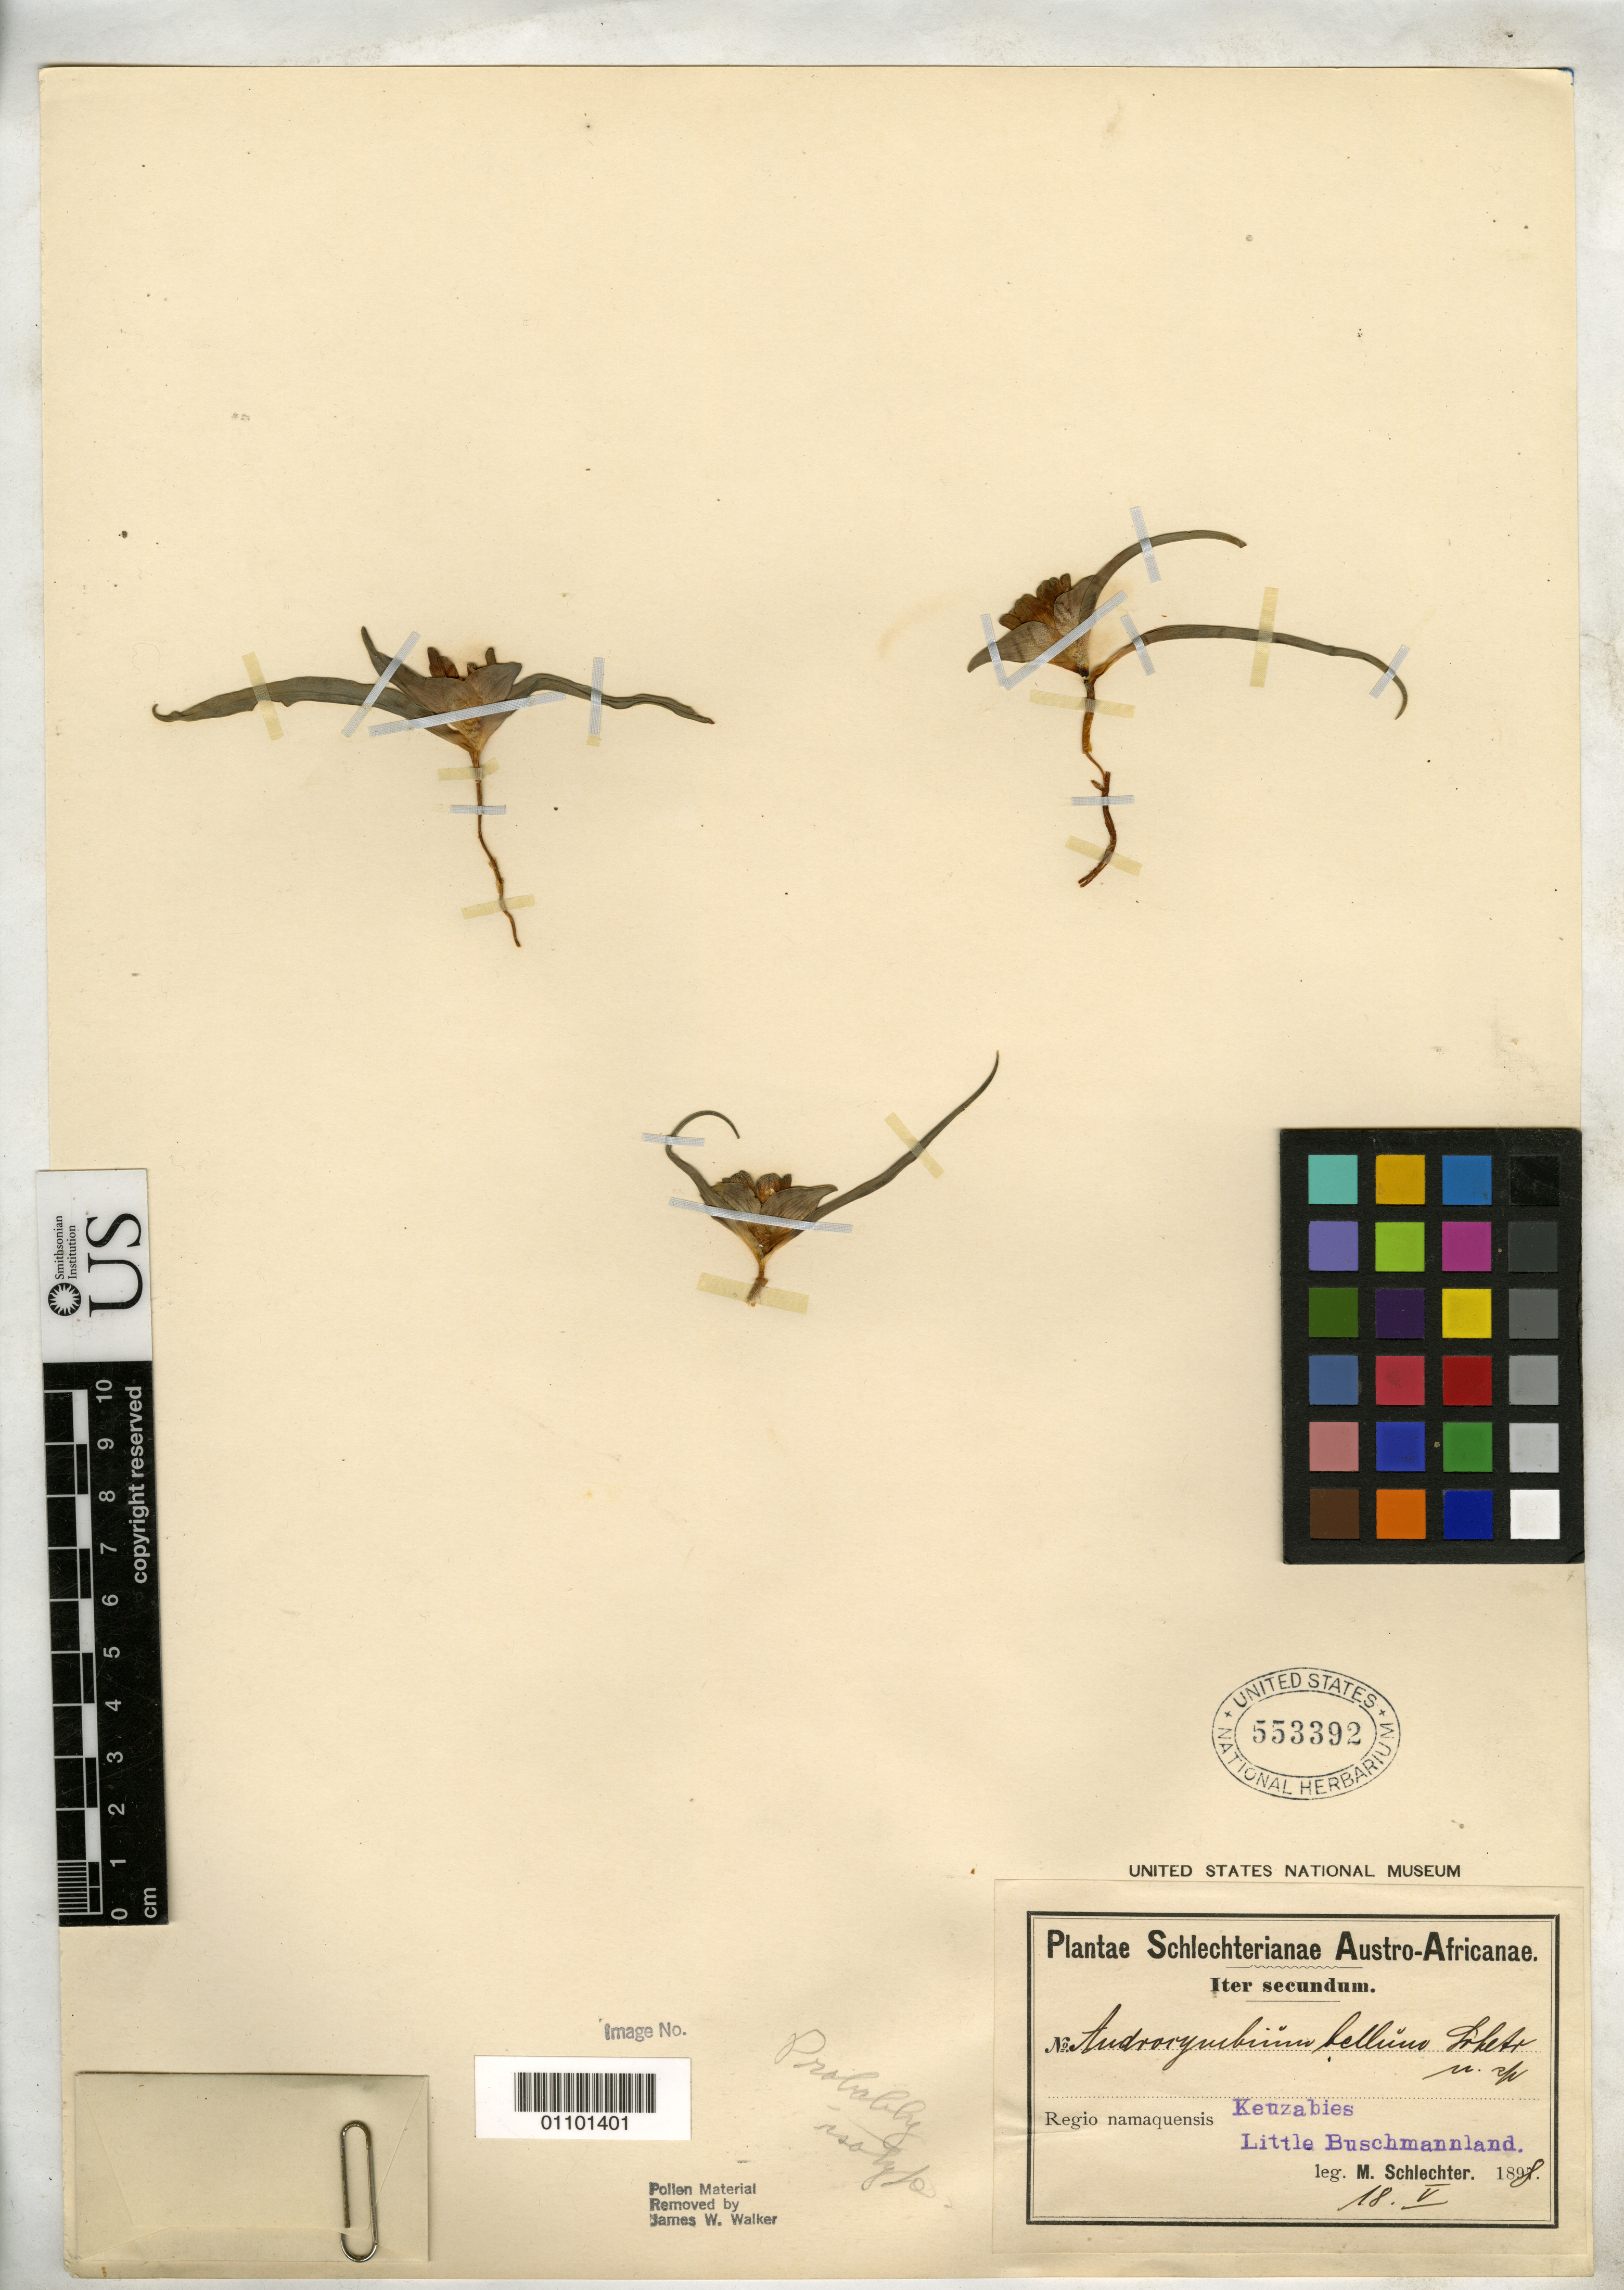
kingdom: Plantae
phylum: Tracheophyta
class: Liliopsida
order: Liliales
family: Colchicaceae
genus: Androcymbium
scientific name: Androcymbium bellum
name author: Schltr. & K. Krause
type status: Possible Isotype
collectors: M. Schlechter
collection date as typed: May 1898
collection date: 1898-05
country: South Africa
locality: Keuzabies, Little Buschmanland.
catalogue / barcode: US 553392